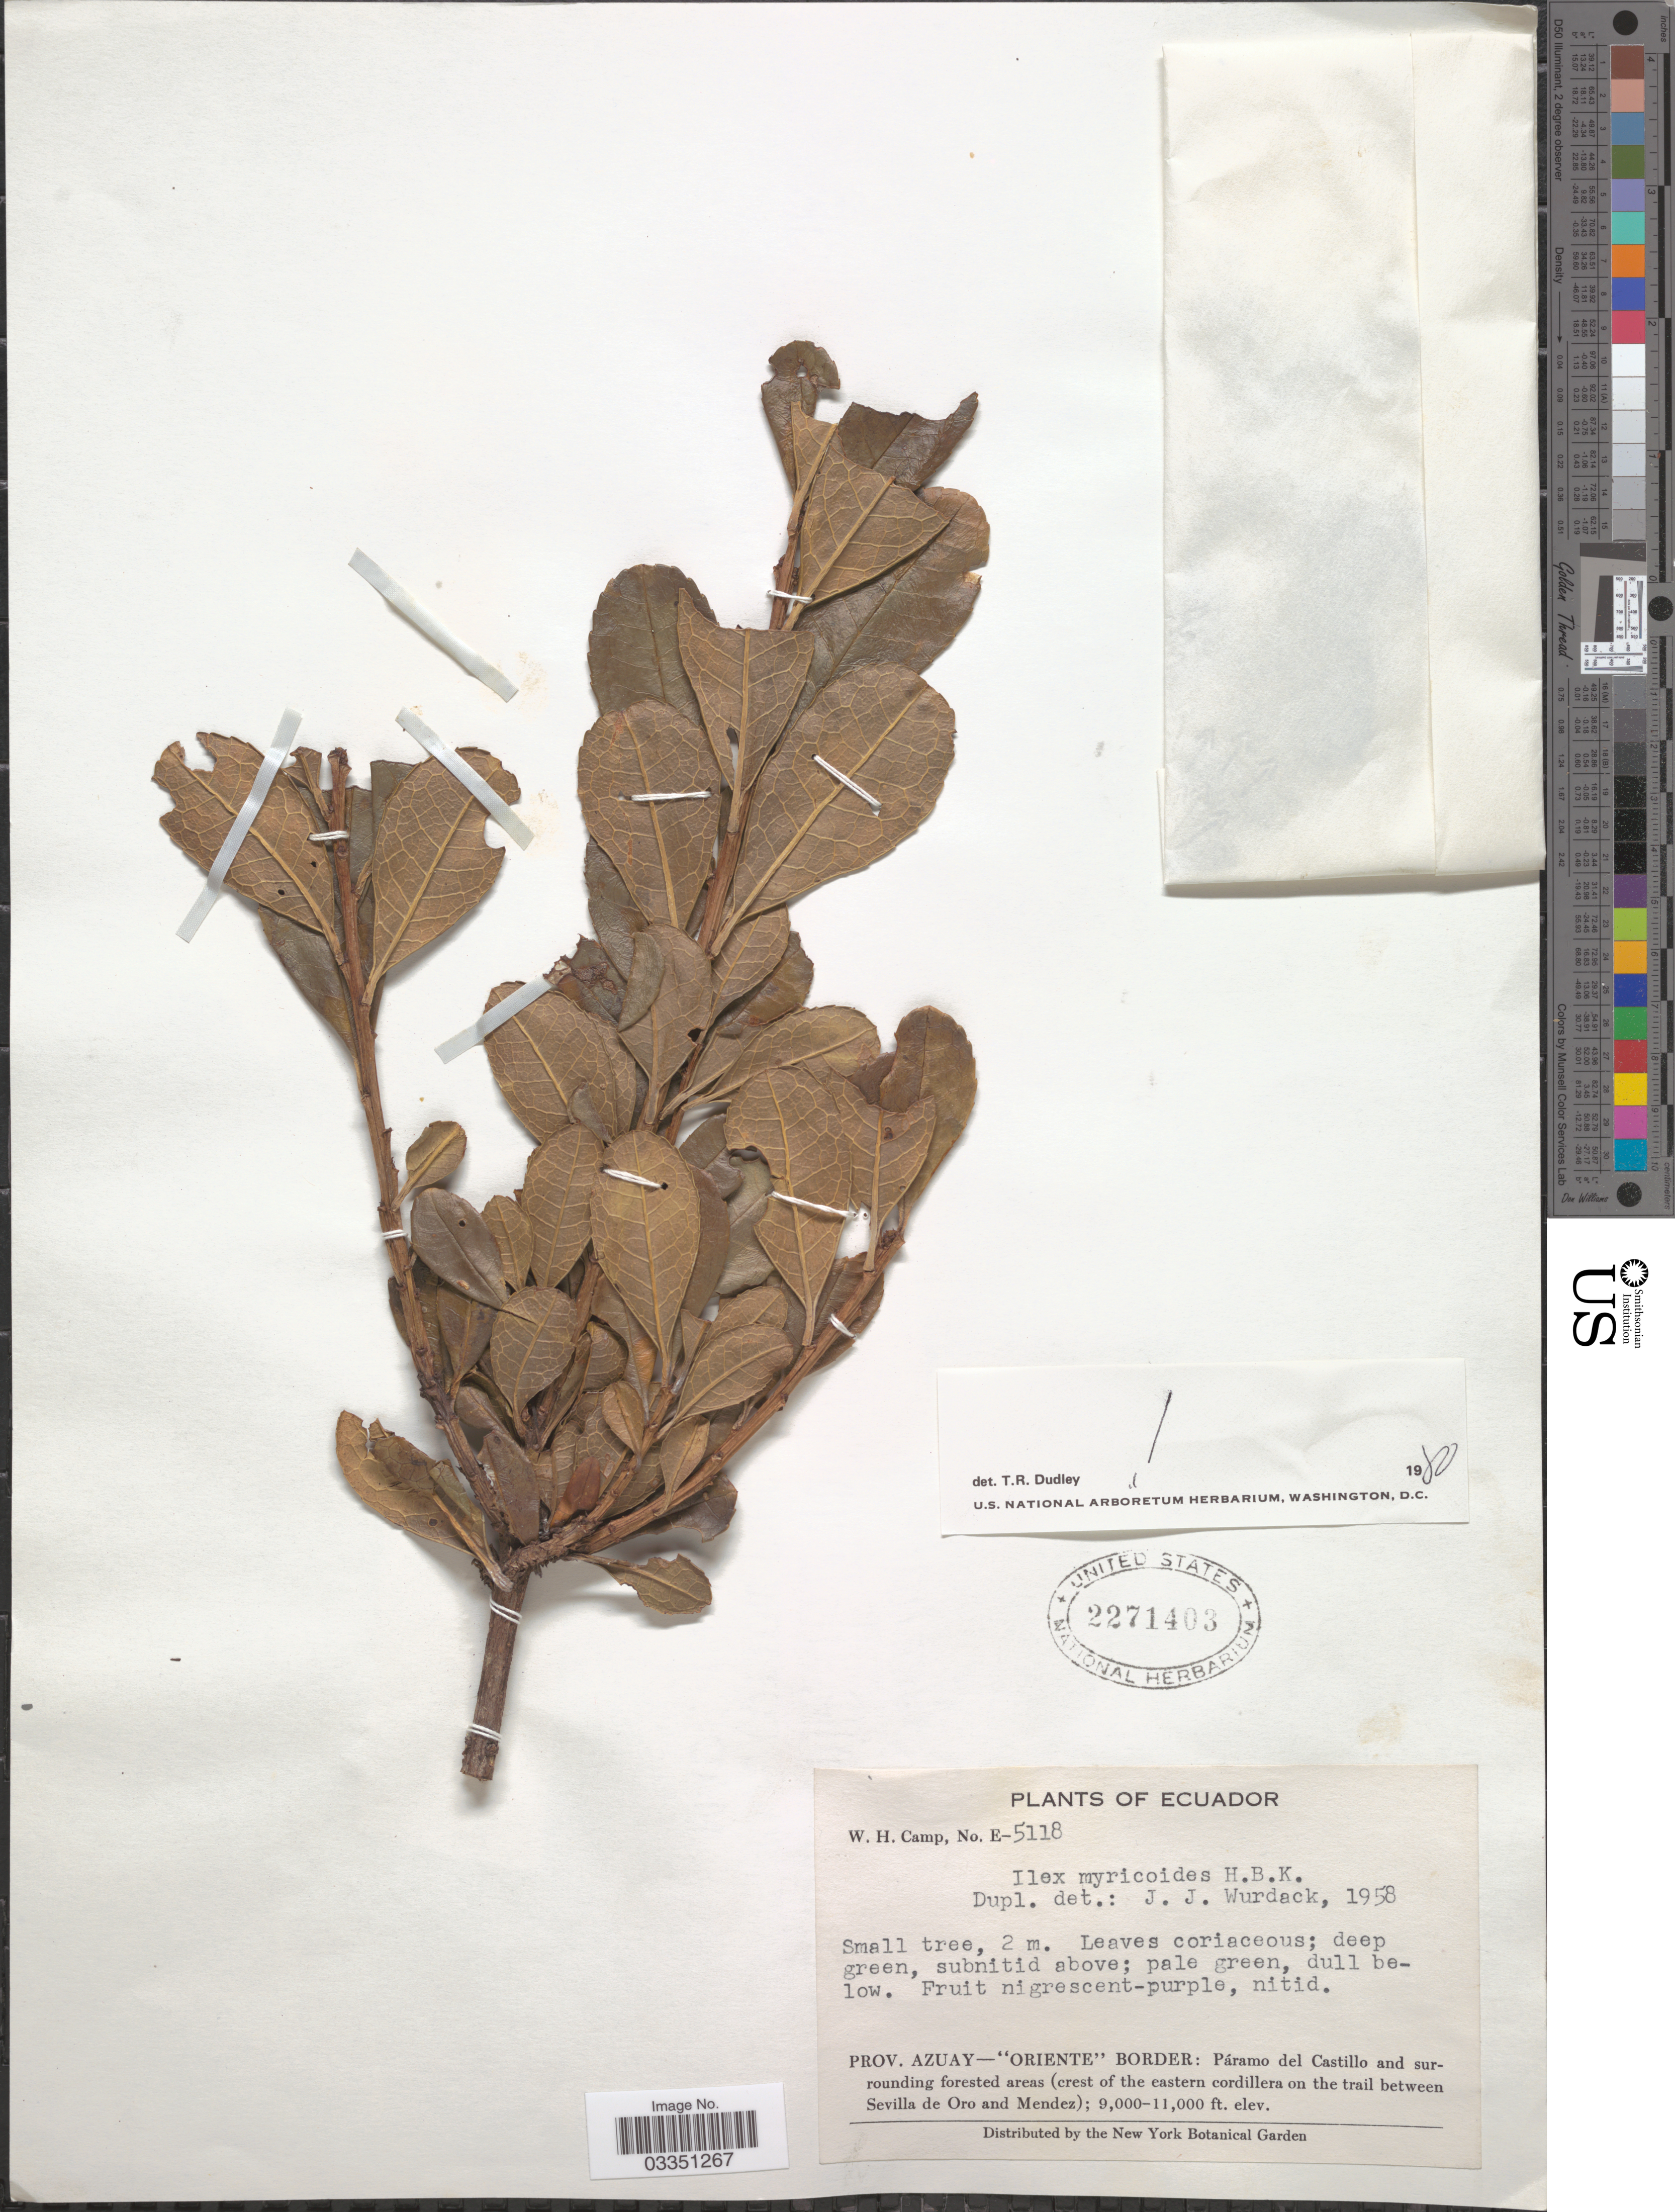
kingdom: Plantae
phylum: Tracheophyta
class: Magnoliopsida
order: Aquifoliales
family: Aquifoliaceae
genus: Ilex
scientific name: Ilex myricoides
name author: Kunth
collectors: W. H. Camp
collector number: E-5118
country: Ecuador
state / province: Azuay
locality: Oriente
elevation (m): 2743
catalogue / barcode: US 2271403